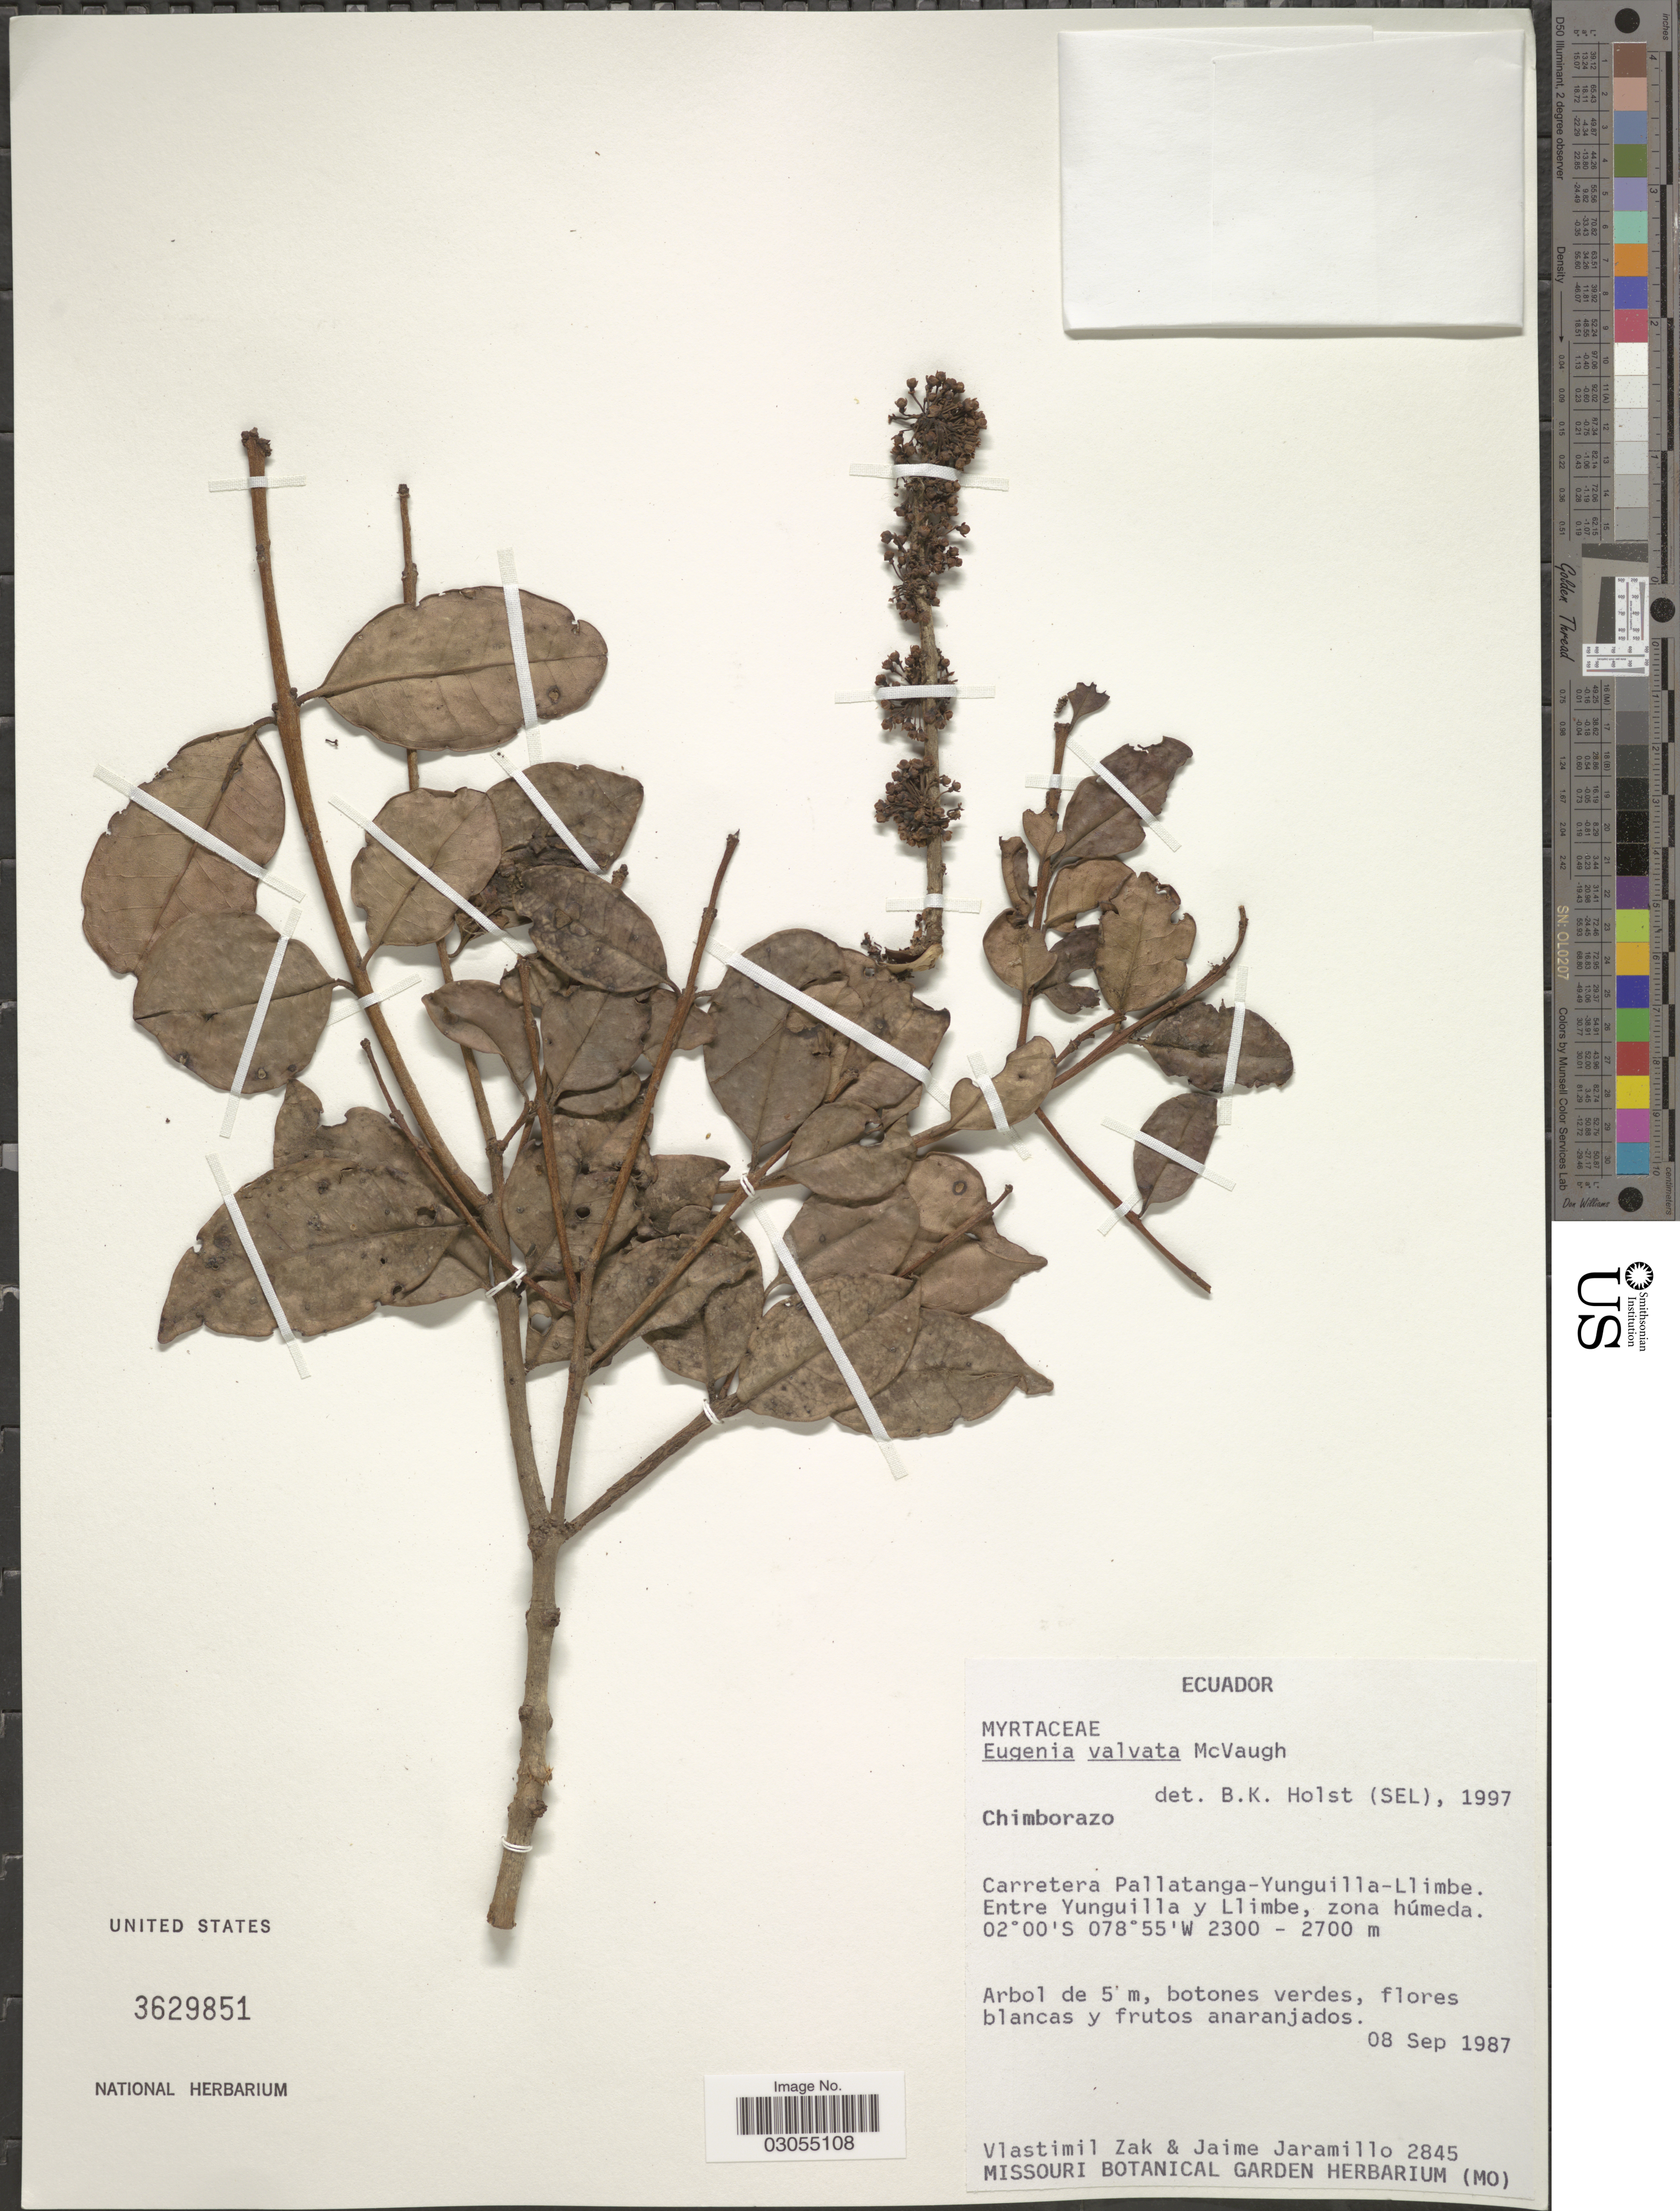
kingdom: Plantae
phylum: Tracheophyta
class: Magnoliopsida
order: Myrtales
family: Myrtaceae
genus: Eugenia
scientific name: Eugenia valvata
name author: McVaugh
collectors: V. Zak & J. Jaramillo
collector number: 2845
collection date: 1987-09-08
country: Ecuador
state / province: Chimborazo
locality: Carretera Pallatanga-Yunguilla-Llimbe. Entre Yunguilla y Llimbe, zona húmeda.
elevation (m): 2300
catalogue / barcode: US 3629851